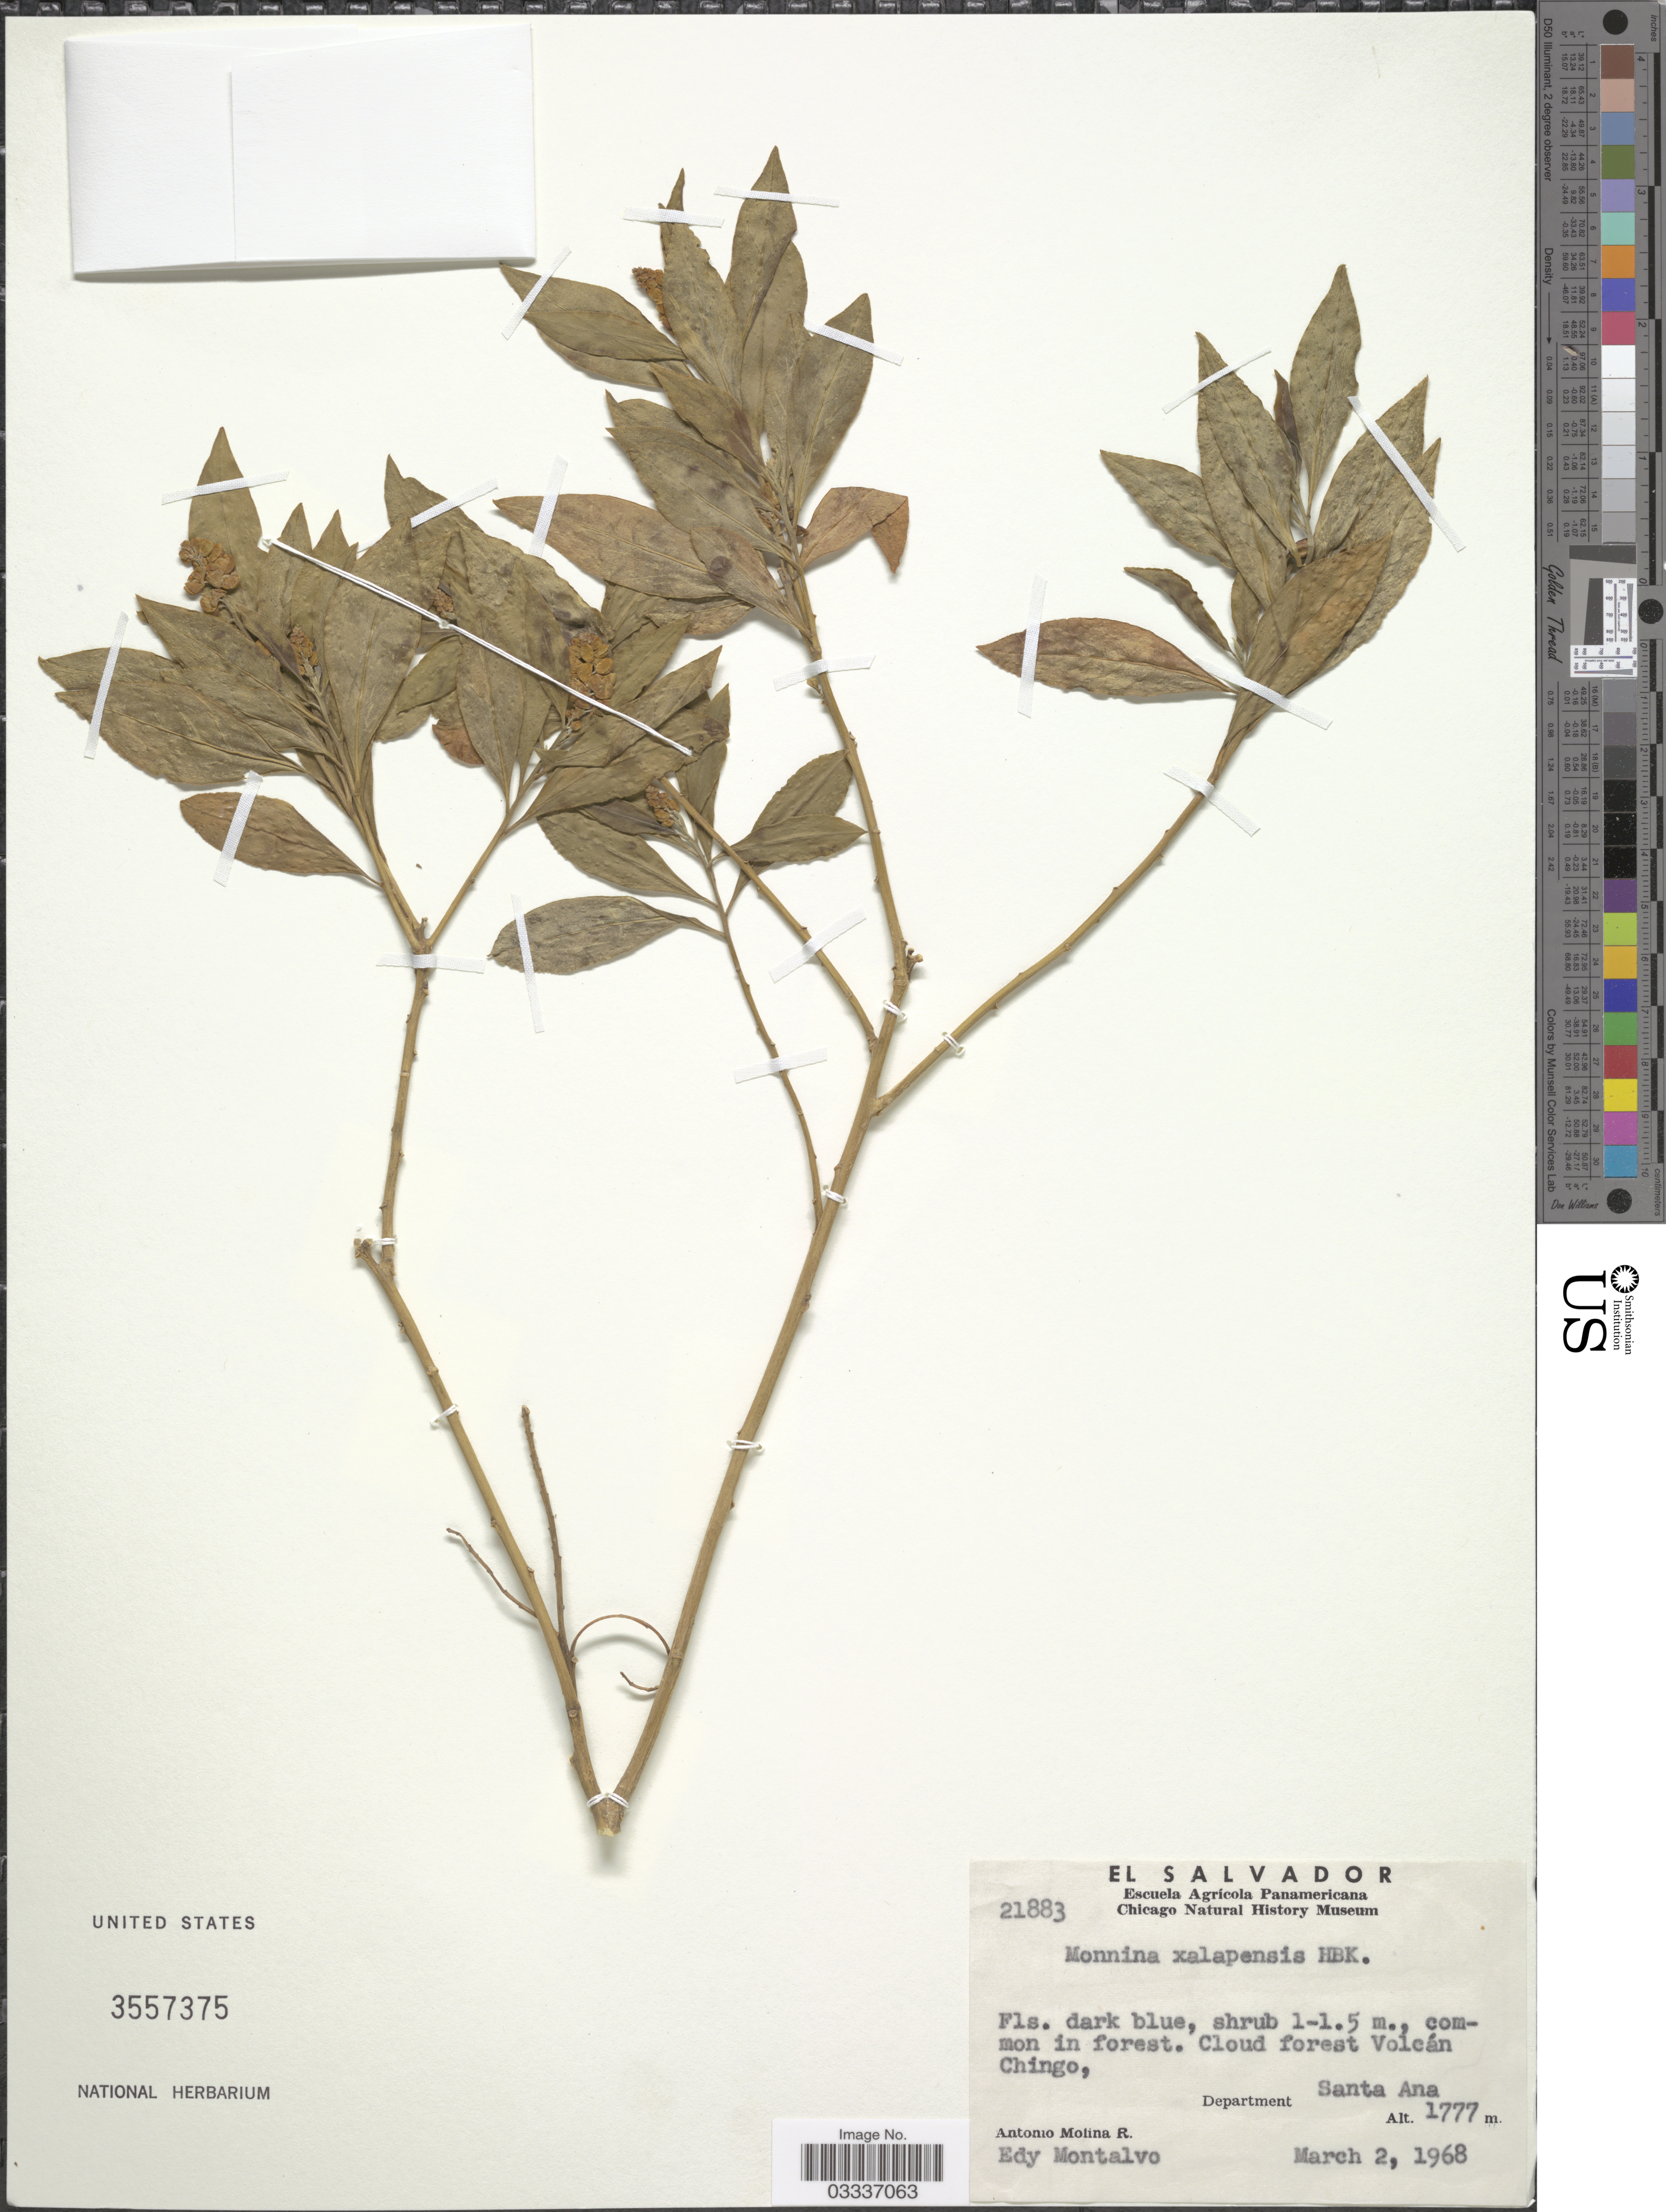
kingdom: Plantae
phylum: Tracheophyta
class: Magnoliopsida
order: Fabales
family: Polygalaceae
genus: Monnina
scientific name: Monnina xalapensis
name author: Kunth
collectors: A. Molina R. & E. A. Montalvo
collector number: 21883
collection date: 1968-03-02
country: El Salvador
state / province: Santa Ana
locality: Cloud forest Volcán Chingo, Department Santa Ana.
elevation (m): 1777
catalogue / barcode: US 3557375